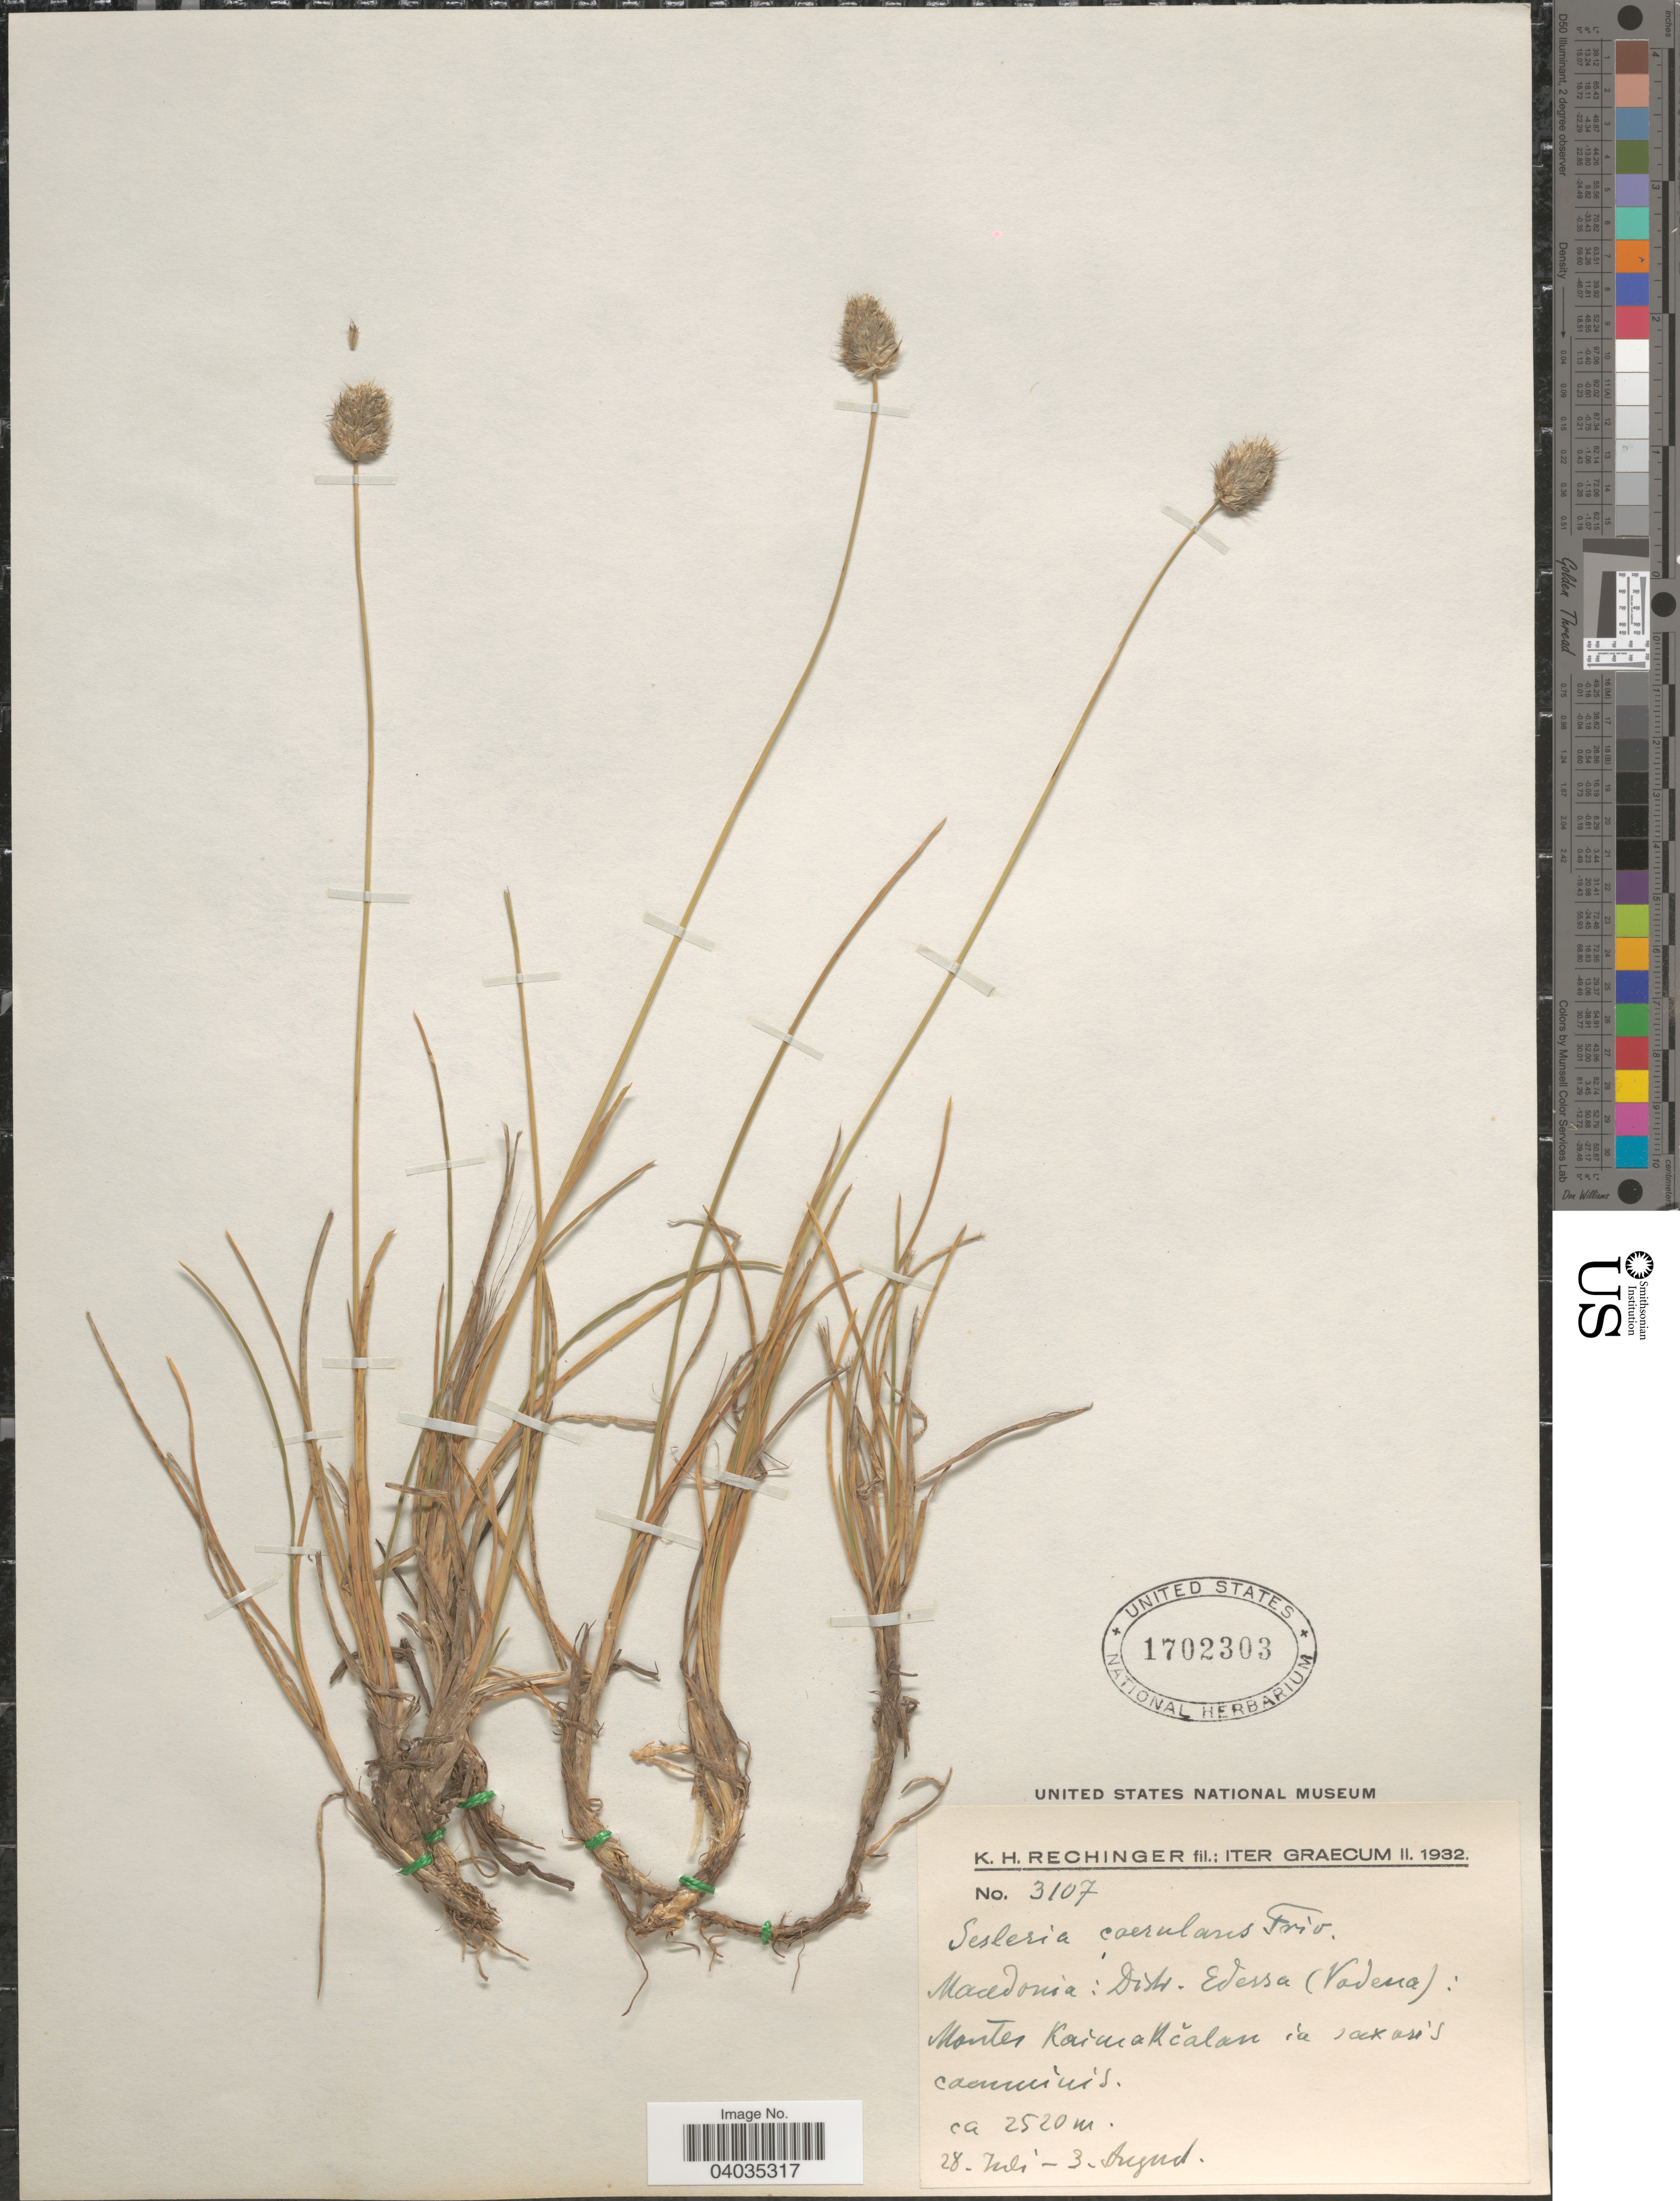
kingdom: Plantae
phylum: Tracheophyta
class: Liliopsida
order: Poales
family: Poaceae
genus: Sesleria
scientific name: Sesleria coerulans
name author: Friv.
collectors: K. H. Rechinger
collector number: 3107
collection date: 1932-07-28/1932-08-03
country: Greece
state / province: Central Macedonia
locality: Distr. Edessa (Vodena): Montes Kaimakchalan in saxosis cacuminis.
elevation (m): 2520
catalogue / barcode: US 1702303